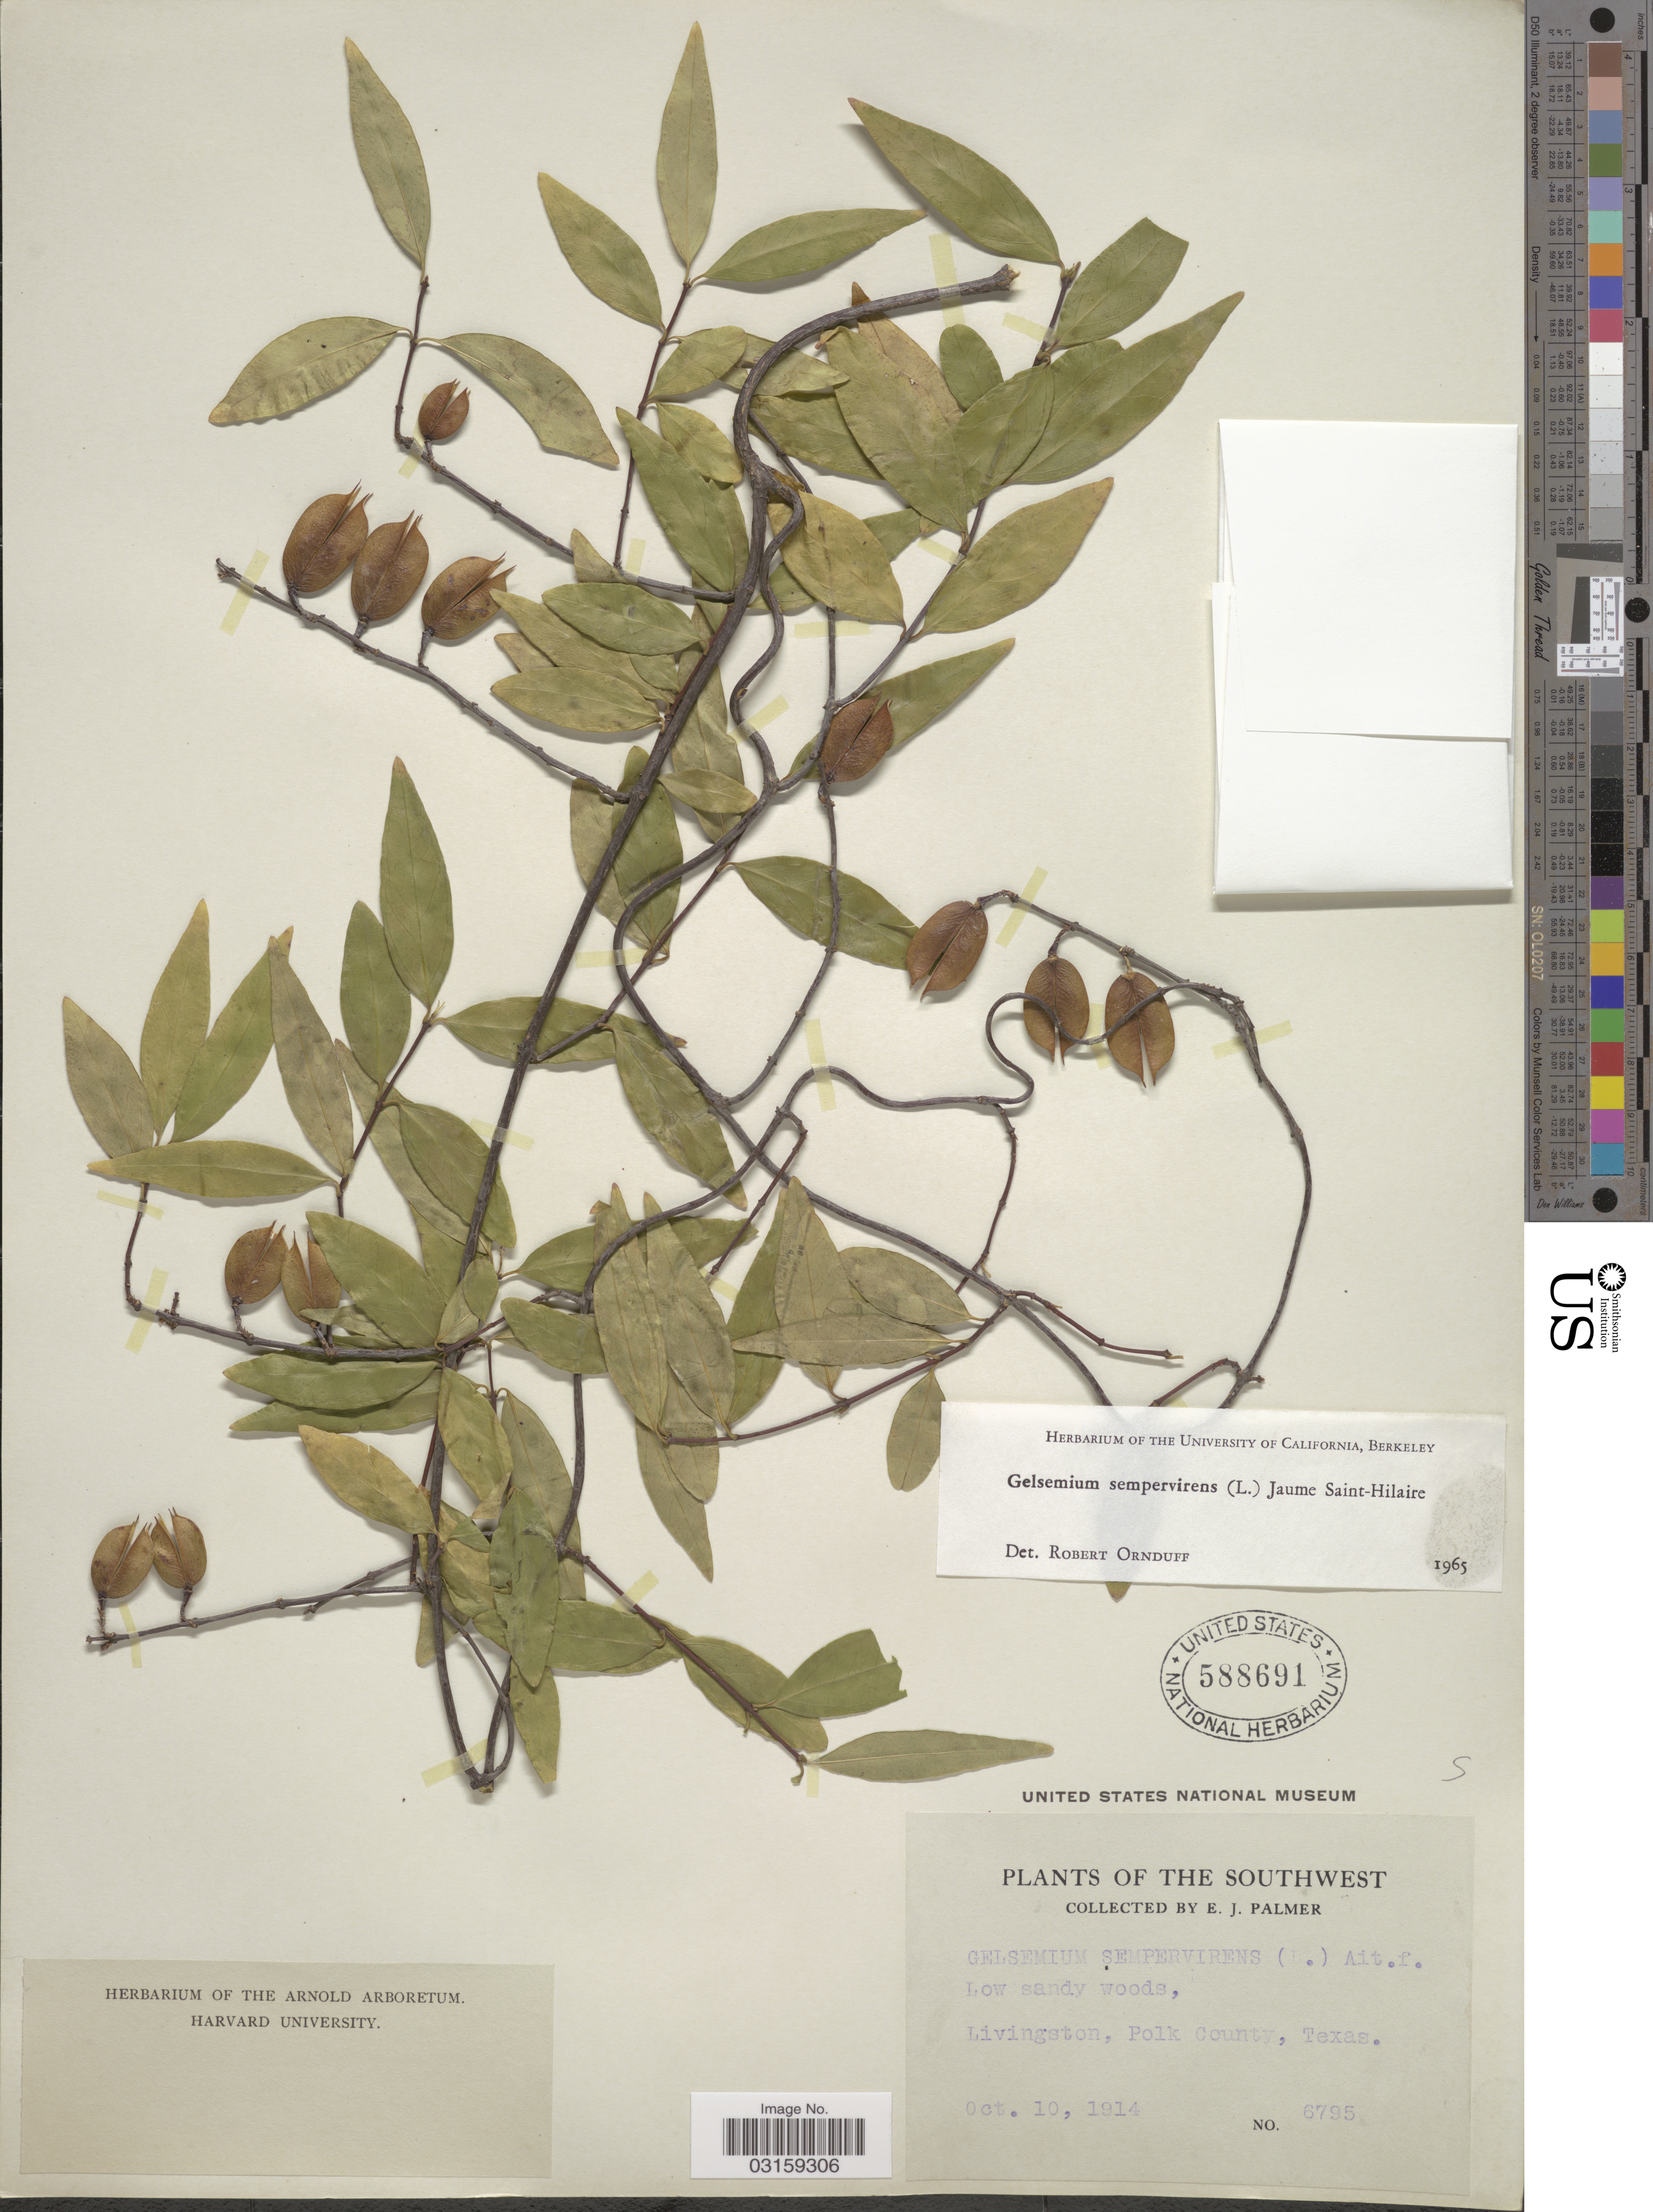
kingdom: Plantae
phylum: Tracheophyta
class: Magnoliopsida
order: Gentianales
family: Gelsemiaceae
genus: Gelsemium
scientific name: Gelsemium sempervirens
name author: (L.) J. St.-Hil.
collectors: E. J. Palmer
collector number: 6795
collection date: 1914-10-10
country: United States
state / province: Texas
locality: The Southwest. Livingston, Polk County.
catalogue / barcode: US 588691